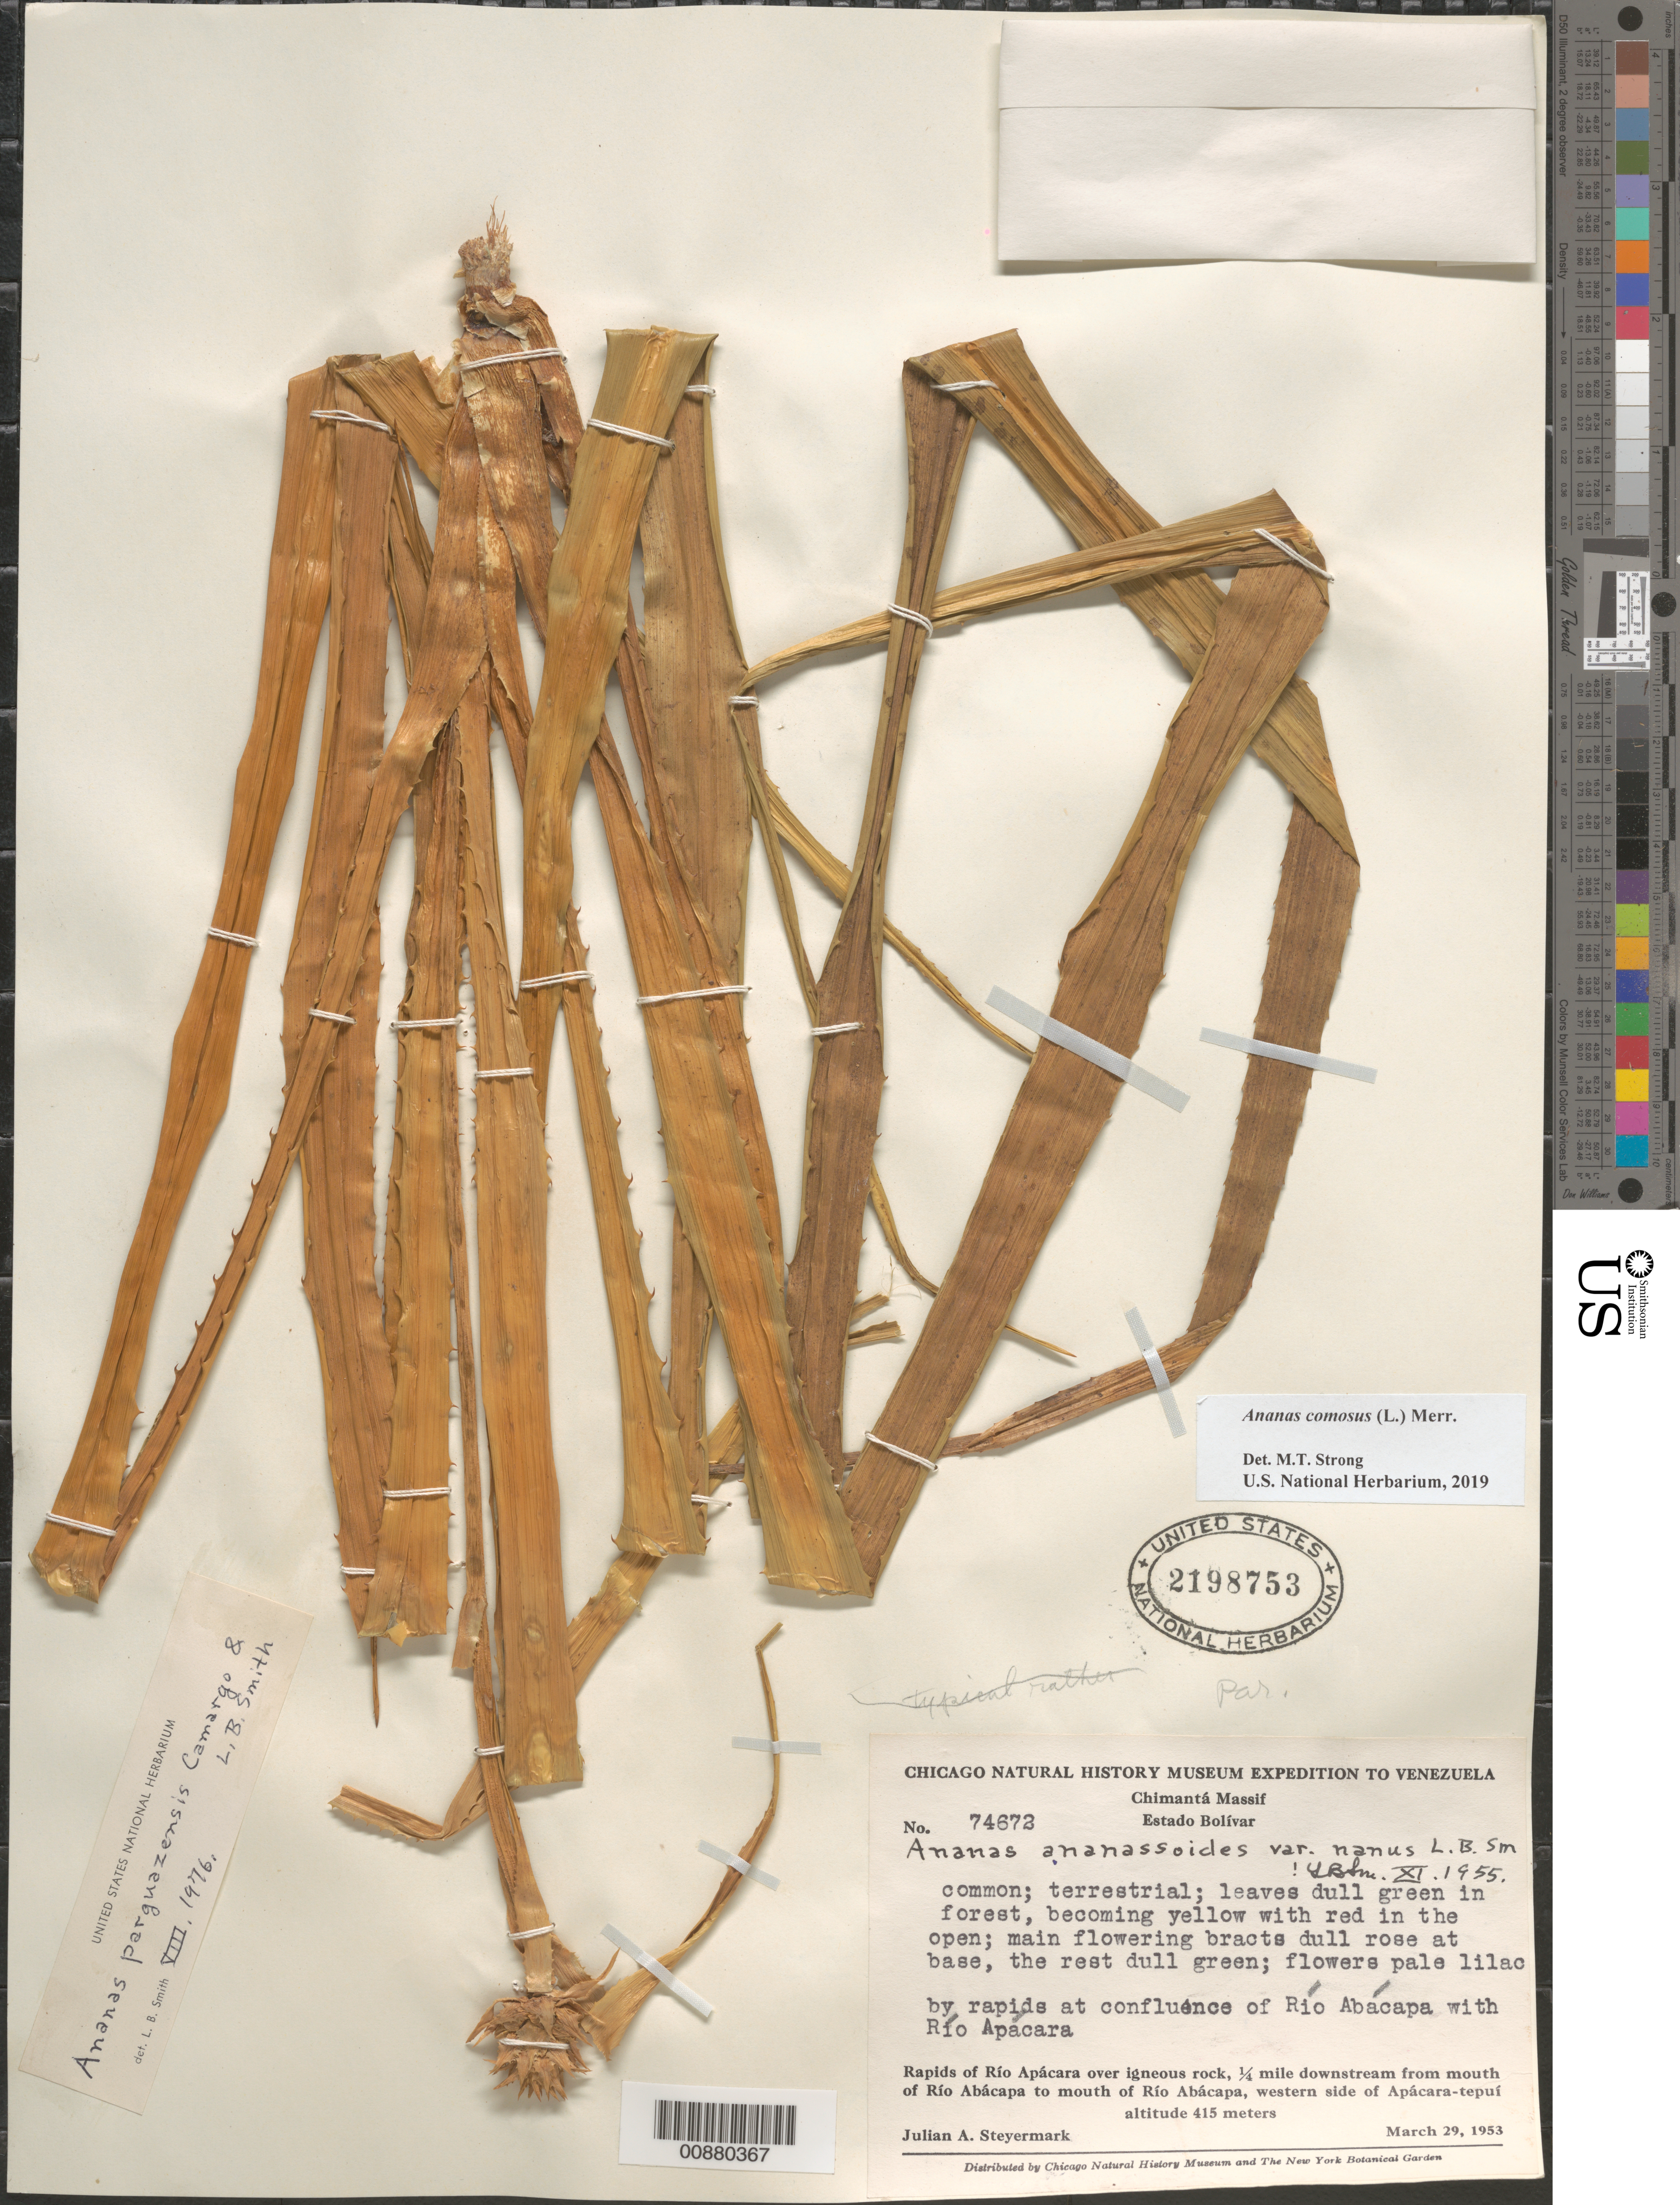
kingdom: Plantae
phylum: Tracheophyta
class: Liliopsida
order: Poales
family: Bromeliaceae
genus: Ananas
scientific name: Ananas comosus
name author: (L.) Merr.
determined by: Strong, Mark T., (BOT), Smithsonian Institution - National Museum of Natural History (UNITED STATES)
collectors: J. Steyermark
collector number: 74672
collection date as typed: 29-Mar-53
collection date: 1953-03-29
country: Venezuela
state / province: Bolívar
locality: Río Apácara, 1/4 mile downstream from mouth of Río Abácapa, W-side of Apácara-tepuí; at confluence of Rio Abacapa with Rio Apacara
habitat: By rapids, over igneous rock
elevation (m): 415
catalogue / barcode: US 2198753